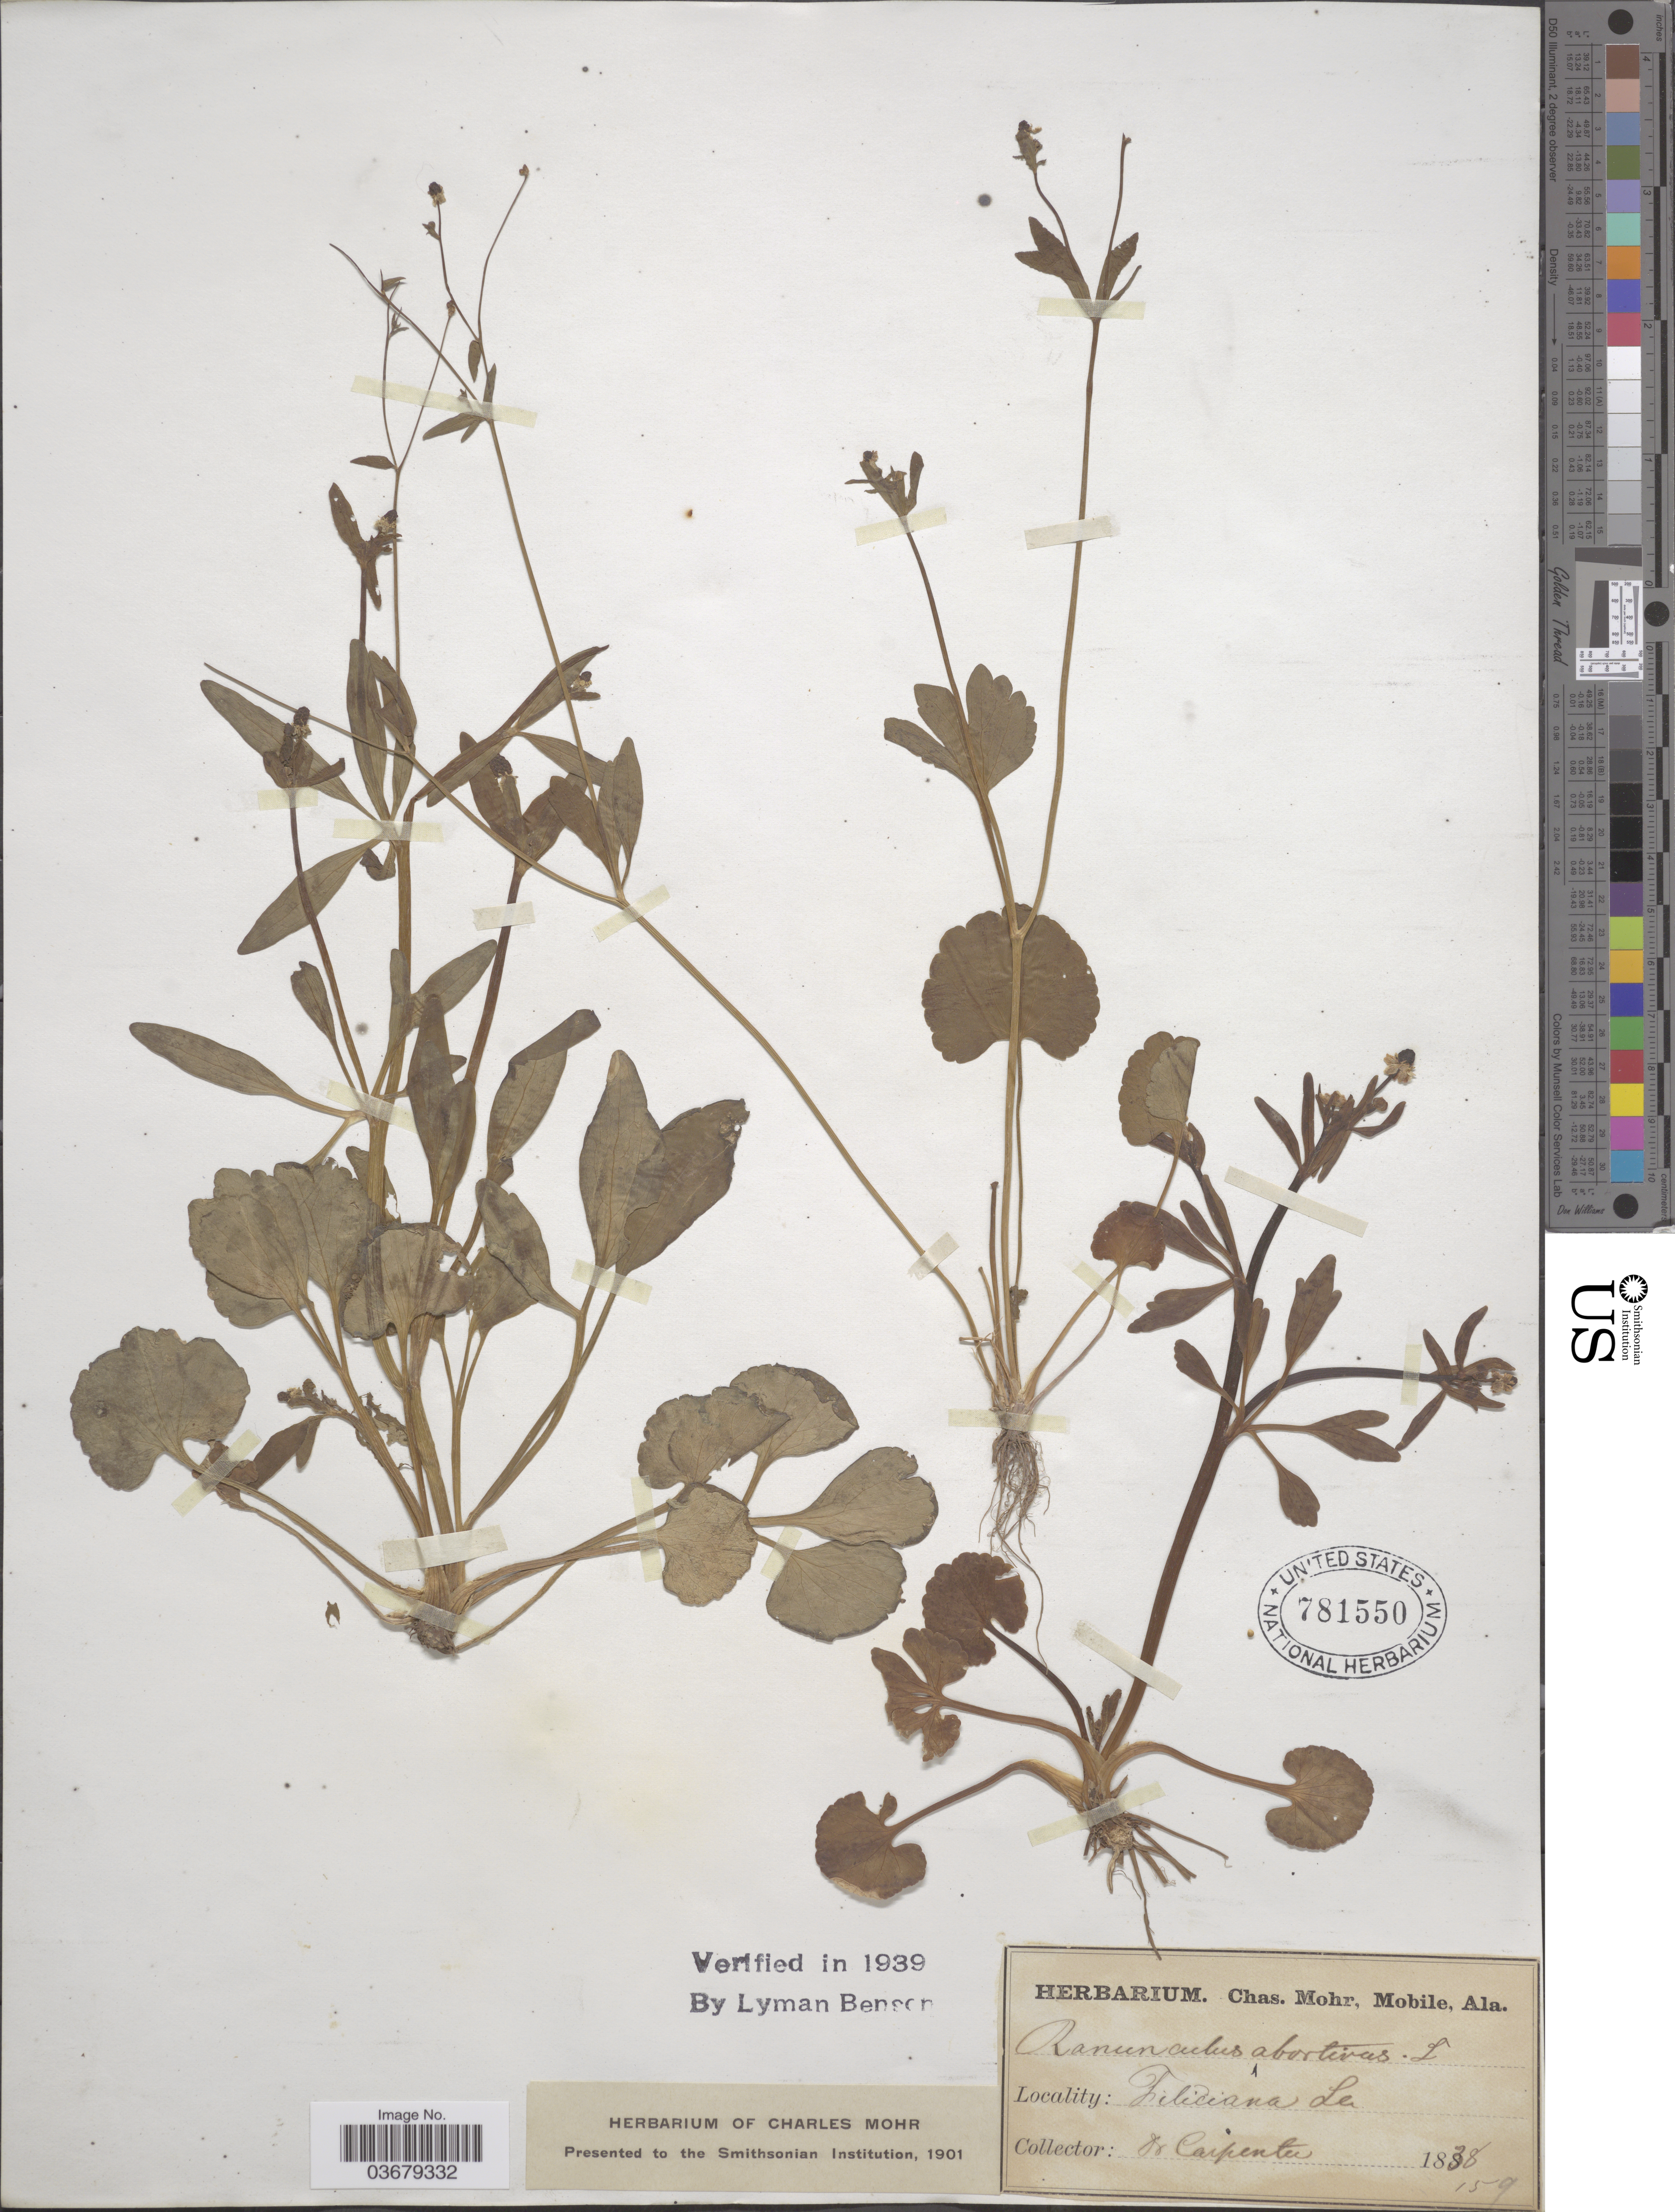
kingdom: Plantae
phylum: Tracheophyta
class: Magnoliopsida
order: Ranunculales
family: Ranunculaceae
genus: Ranunculus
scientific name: Ranunculus abortivus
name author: L.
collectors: -. Carpenter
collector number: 159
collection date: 1838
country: United States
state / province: Louisiana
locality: Filiciana.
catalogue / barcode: US 781550